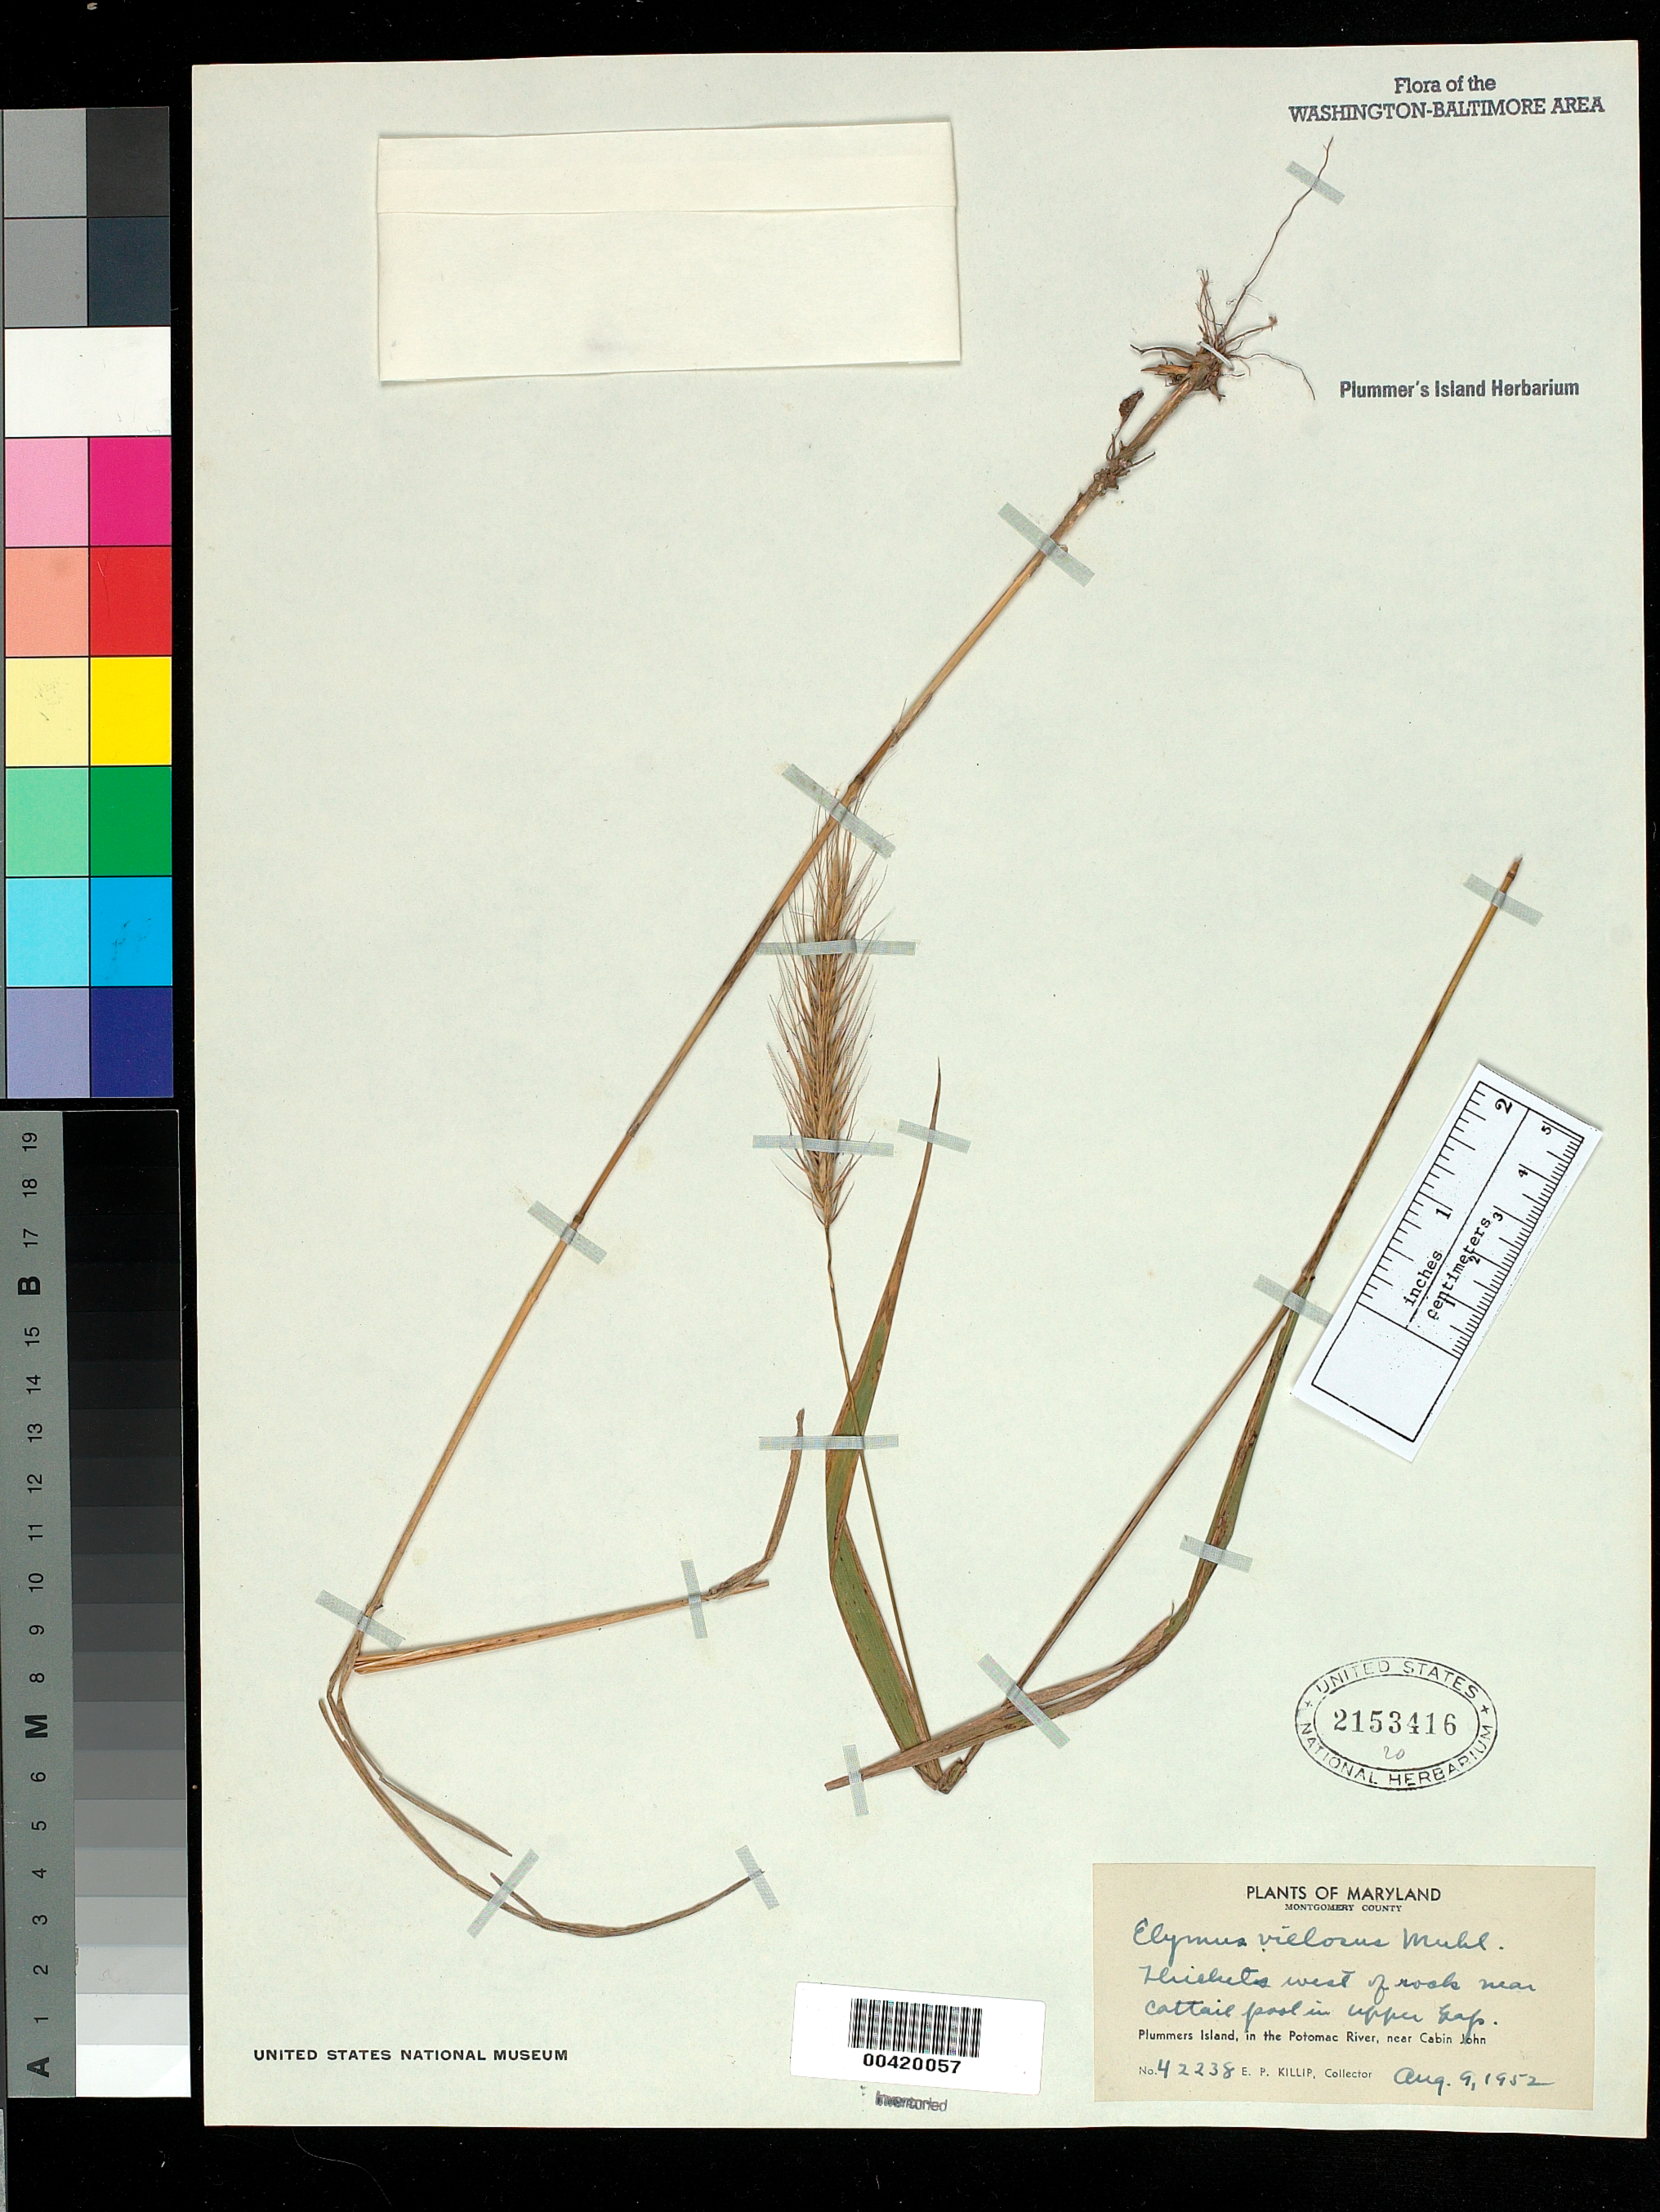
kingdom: Plantae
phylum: Tracheophyta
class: Liliopsida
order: Poales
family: Poaceae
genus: Elymus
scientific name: Elymus villosus var. villosus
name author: Muhl.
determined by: Campbell, J. J. N., (KY), University of Kentucky (UNITED STATES)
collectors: E. P. Killip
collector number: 42238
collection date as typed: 09 Aug 1952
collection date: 1952-08-09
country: United States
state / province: Maryland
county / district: Montgomery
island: Plummers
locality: Plummer's Island; west of rock near Cattail pool in Upper Gap C. & O. Canal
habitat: Thickets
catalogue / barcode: US 2153416